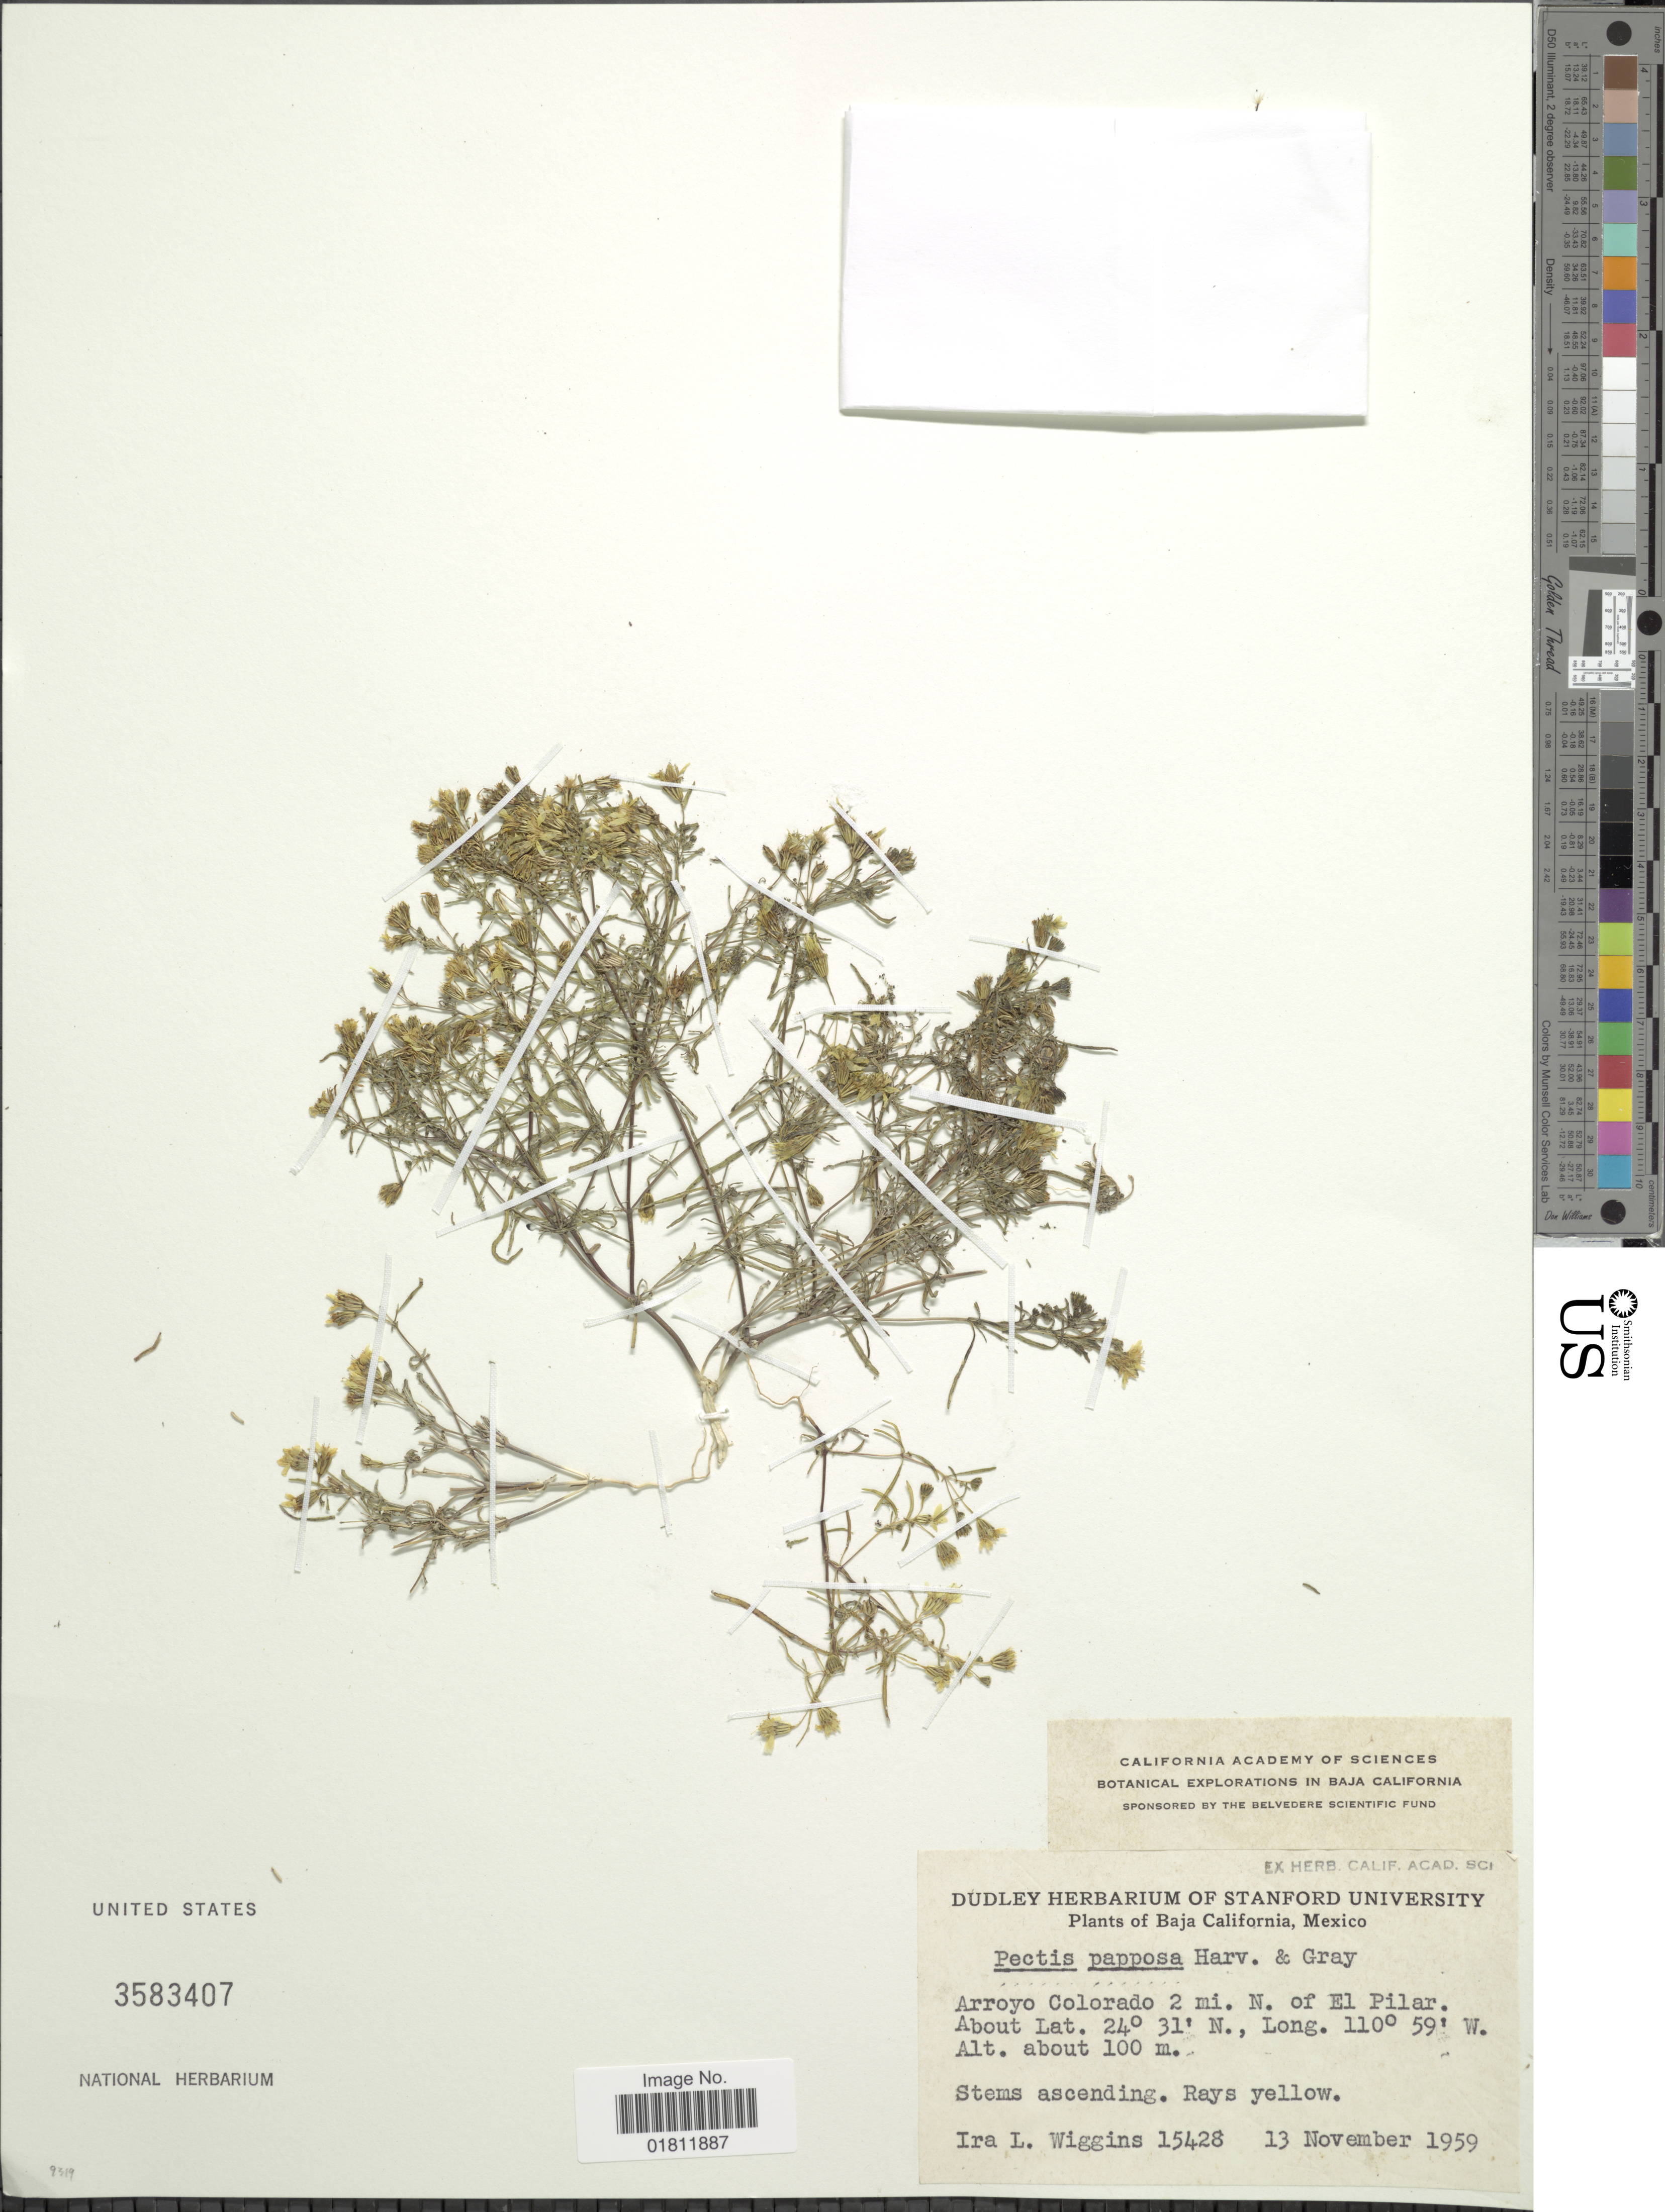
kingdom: Plantae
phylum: Tracheophyta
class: Magnoliopsida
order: Asterales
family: Asteraceae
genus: Pectis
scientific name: Pectis papposa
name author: Harv. & A. Gray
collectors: I. L. Wiggins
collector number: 15428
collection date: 1959-11-13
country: Mexico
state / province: Baja California Sur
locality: Baja California, Mexico. Arroyo Colorado 2 mi. N of El Pilar.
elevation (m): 100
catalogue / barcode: US 3583407